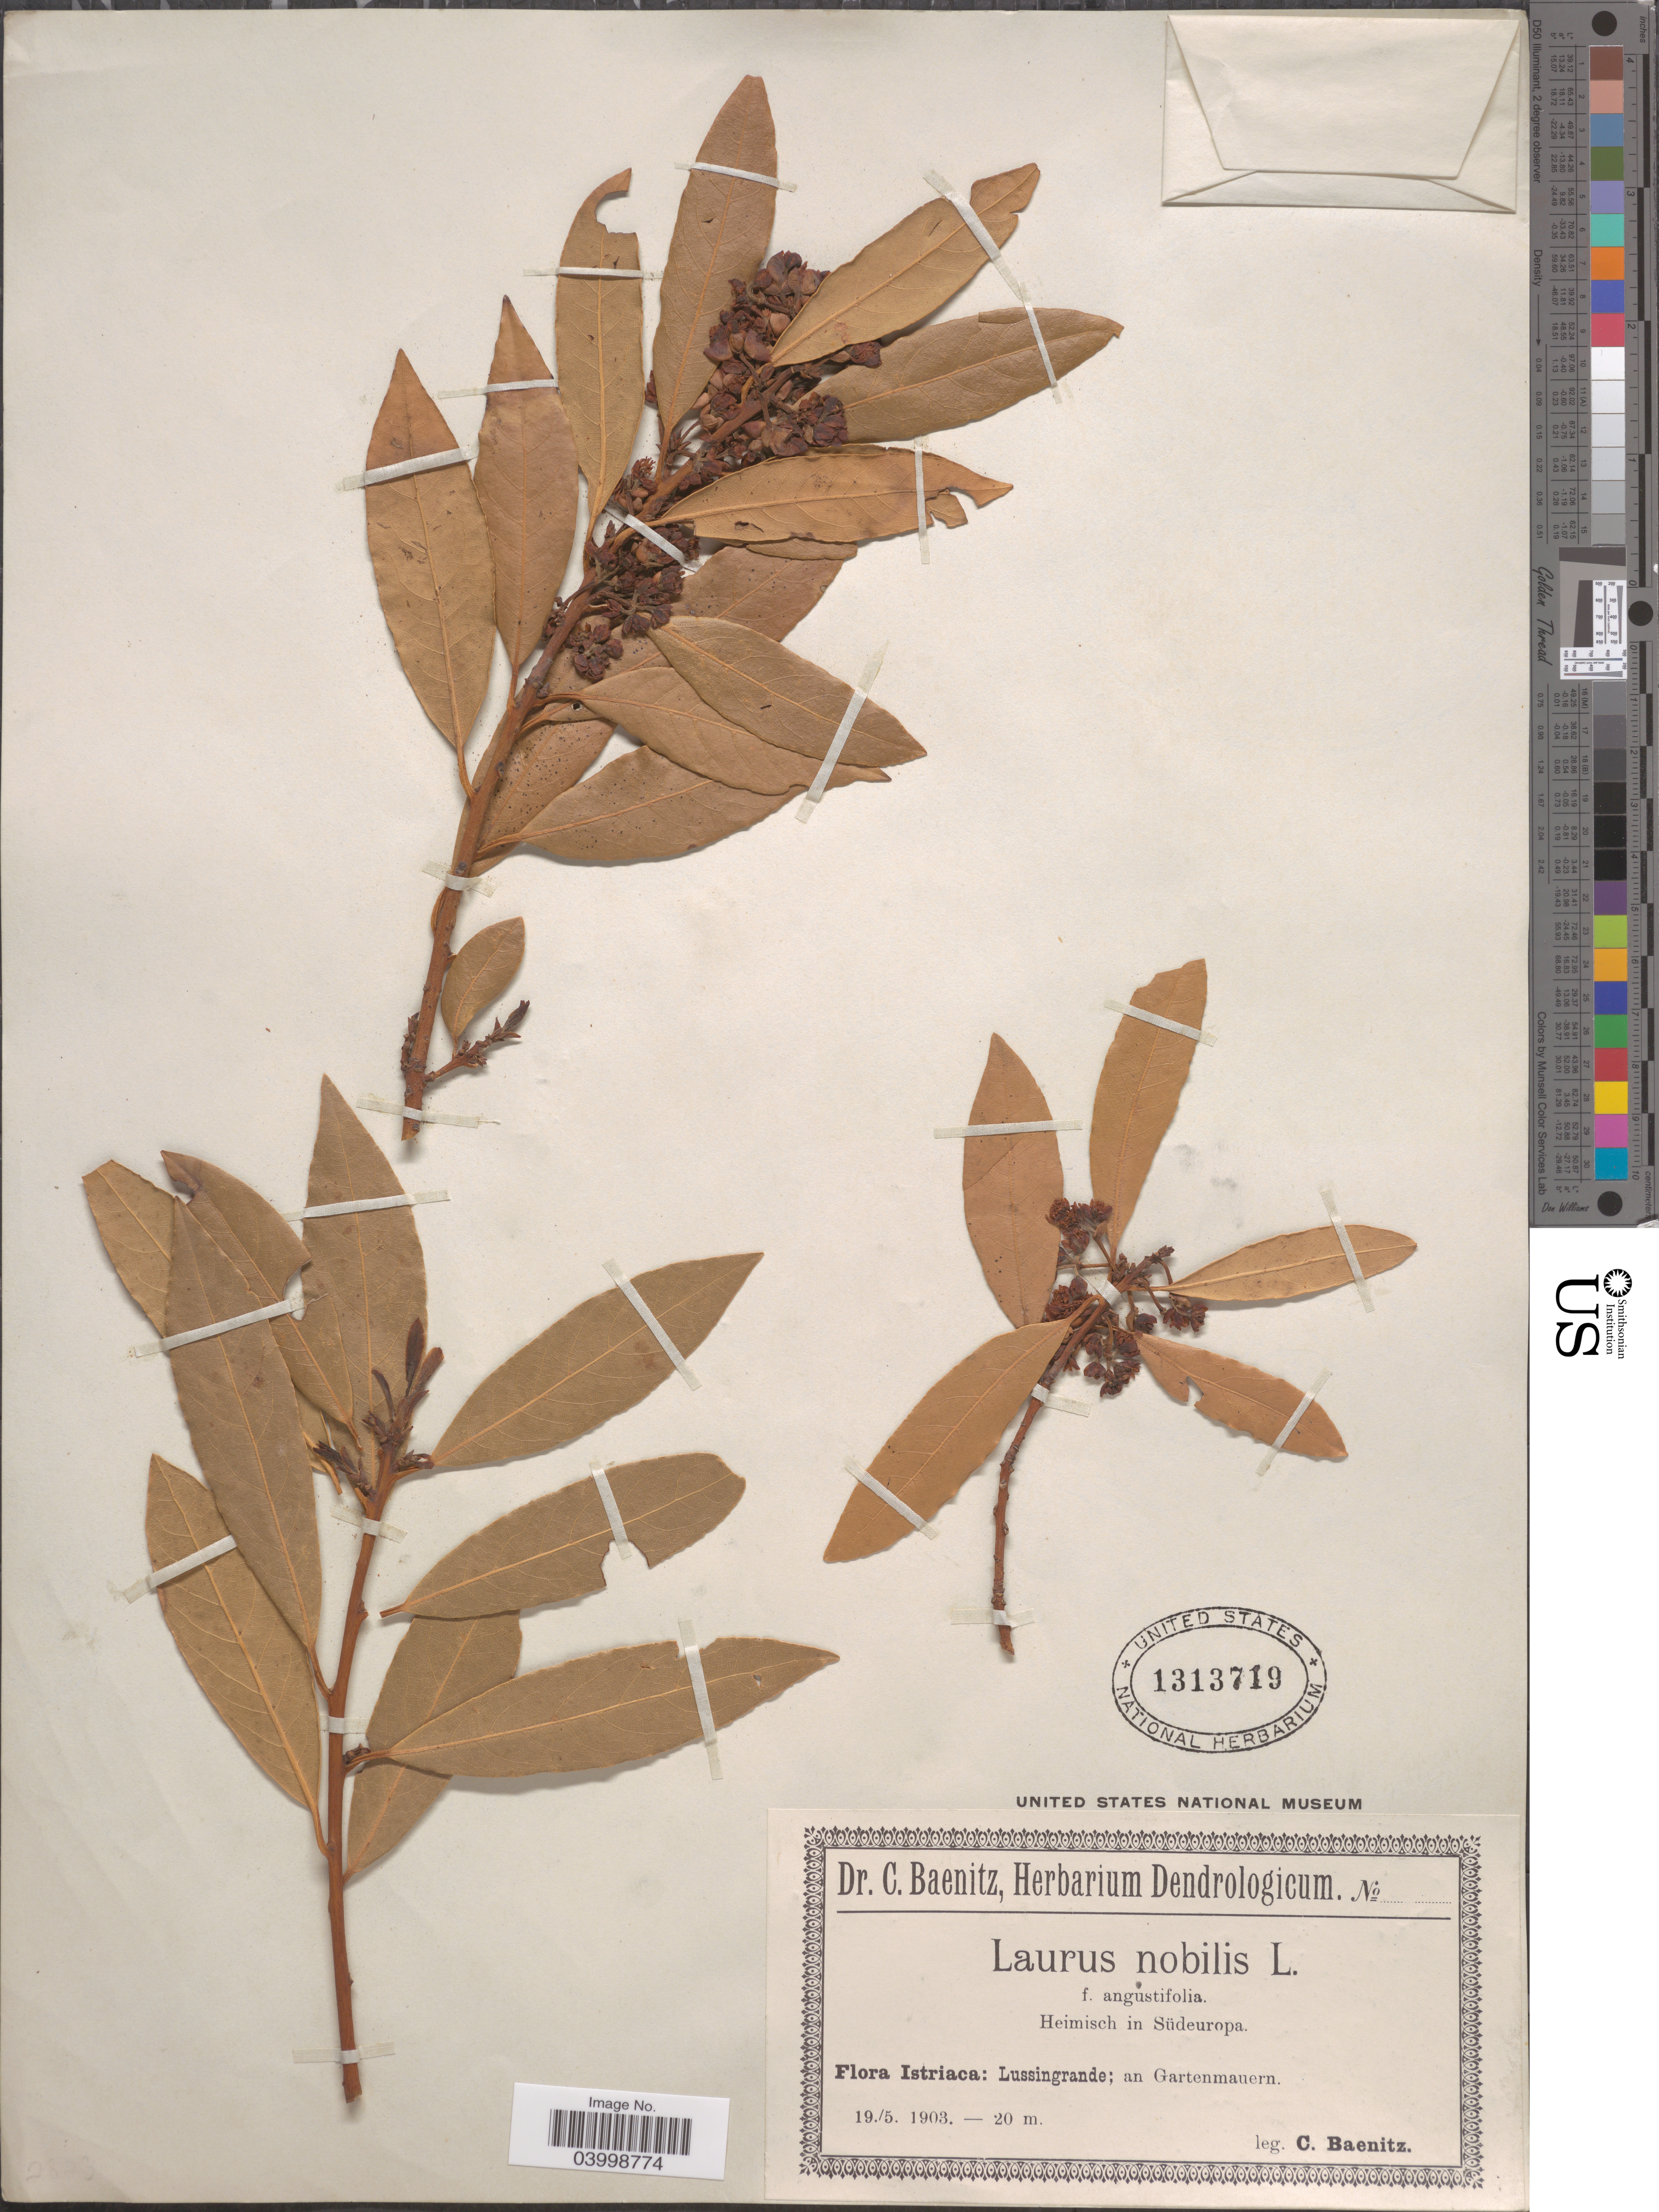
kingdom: Plantae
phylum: Tracheophyta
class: Magnoliopsida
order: Laurales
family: Lauraceae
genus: Laurus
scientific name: Laurus nobilis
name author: L.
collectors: C. G. Baenitz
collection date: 1903-05-19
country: Croatia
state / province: Istria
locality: In Südeuropa. Istriaca: Lussingrande; an Gartenmauern.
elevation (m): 20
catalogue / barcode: US 1212719